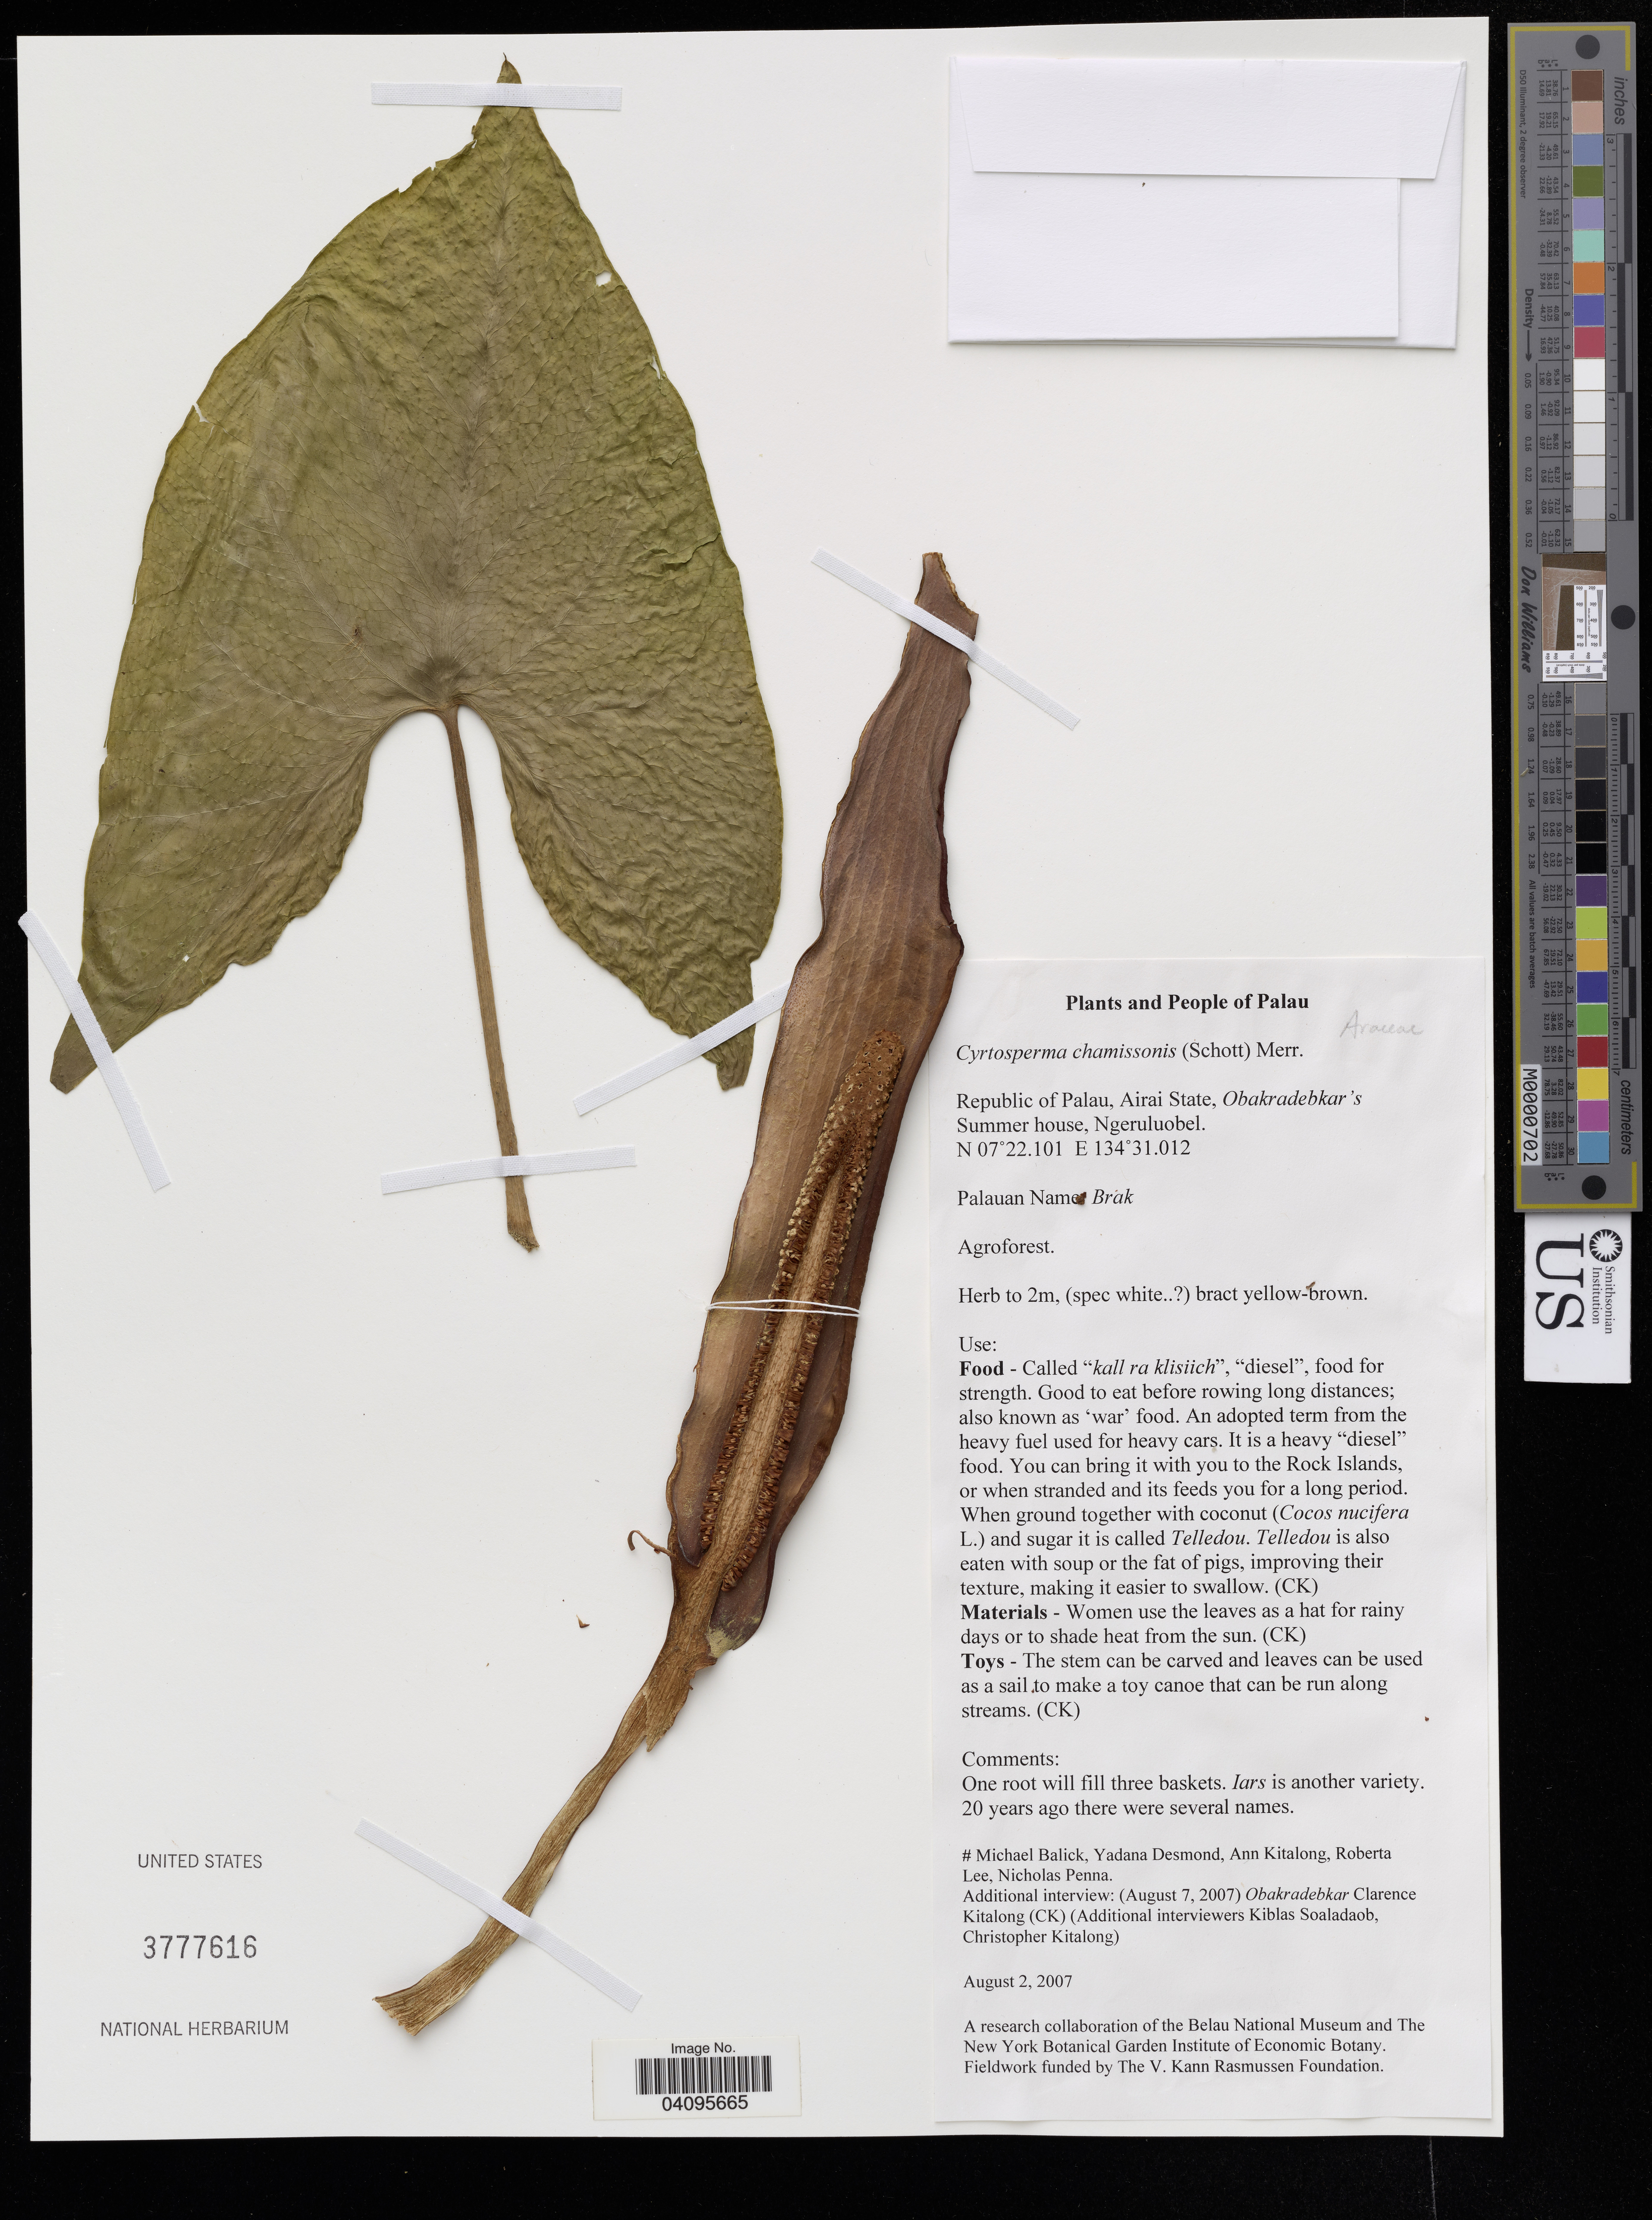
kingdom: Plantae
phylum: Tracheophyta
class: Liliopsida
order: Alismatales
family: Araceae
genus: Cyrtosperma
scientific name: Cyrtosperma chamissonis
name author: (Schott) Merr.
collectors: M. Balick, Y. Desmond, A. Kitalong & R. Lee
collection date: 2007-08-02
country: Belau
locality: Republic of Palau, Airai State, Obakradebkar's Summer house, Ngeruluobel.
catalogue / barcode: US 3777616